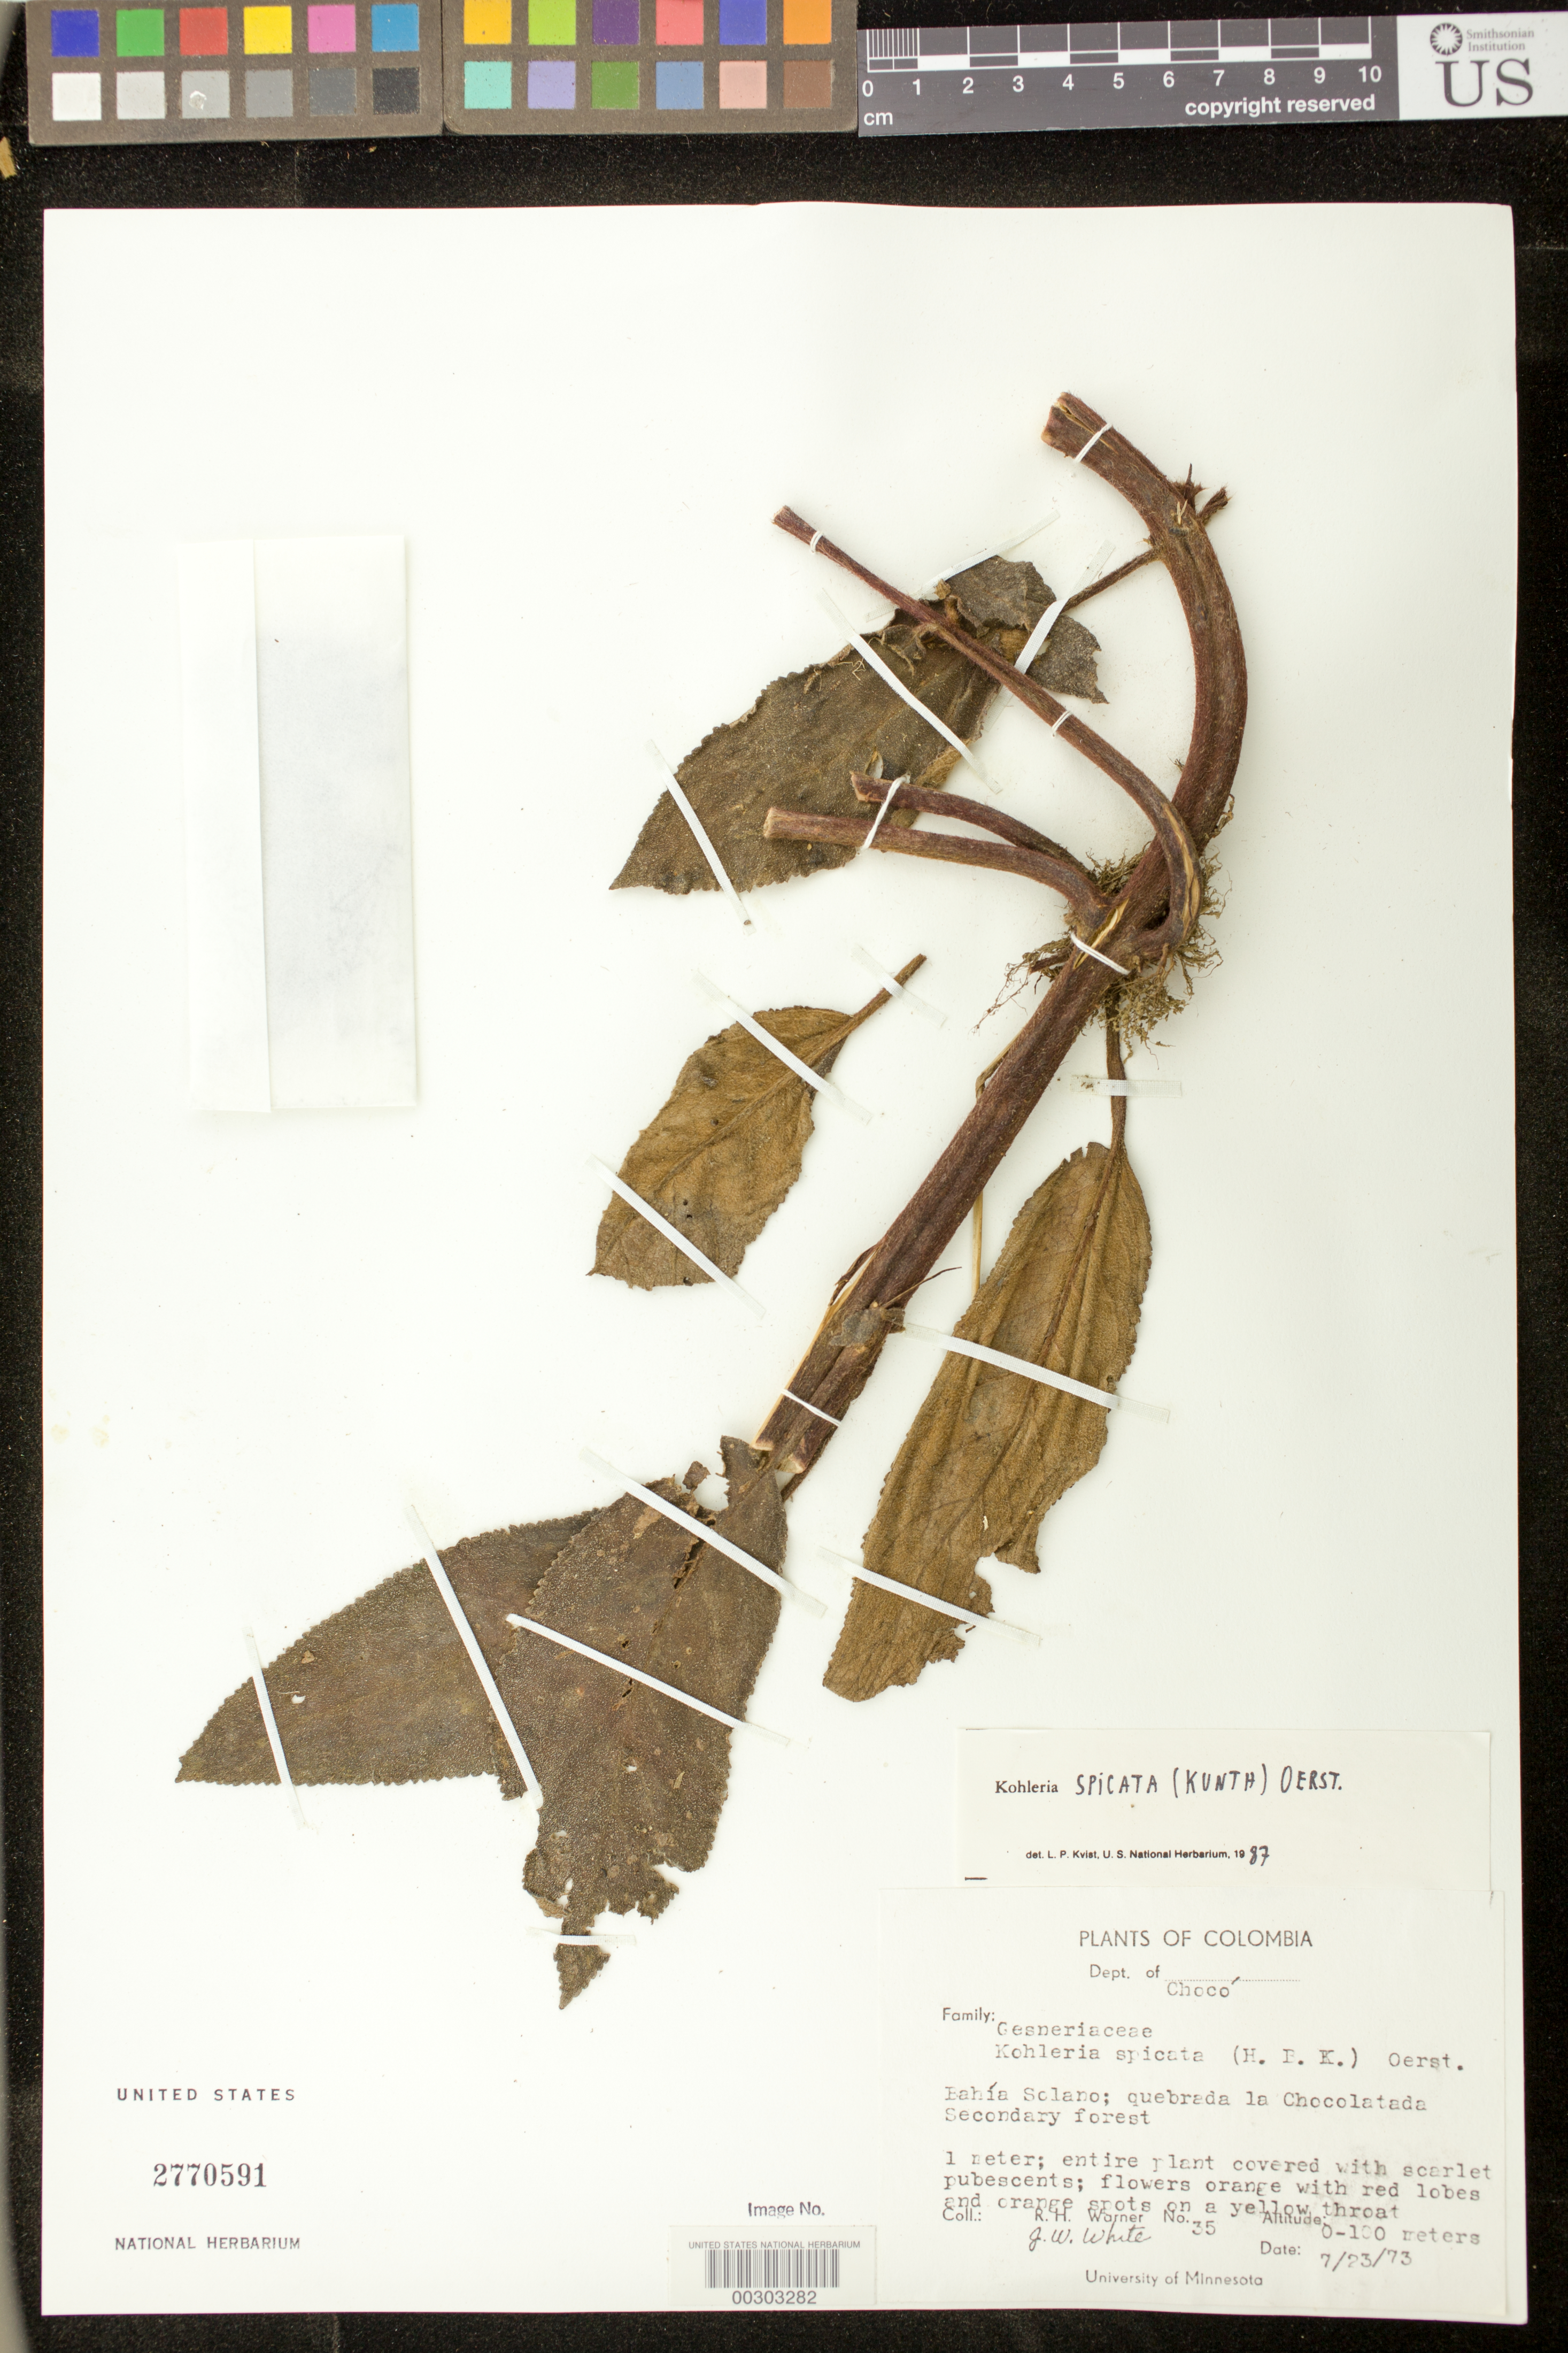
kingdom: Plantae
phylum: Tracheophyta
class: Magnoliopsida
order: Lamiales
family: Gesneriaceae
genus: Kohleria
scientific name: Kohleria spicata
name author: (Kunth) Oerst.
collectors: R. H. Warner & J. W. White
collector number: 35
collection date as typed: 23 Jul 1973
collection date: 1973-07-23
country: Colombia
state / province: Cauca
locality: Bahía Solano, Quebrada La Chocolatada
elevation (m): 0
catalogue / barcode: US 2770591